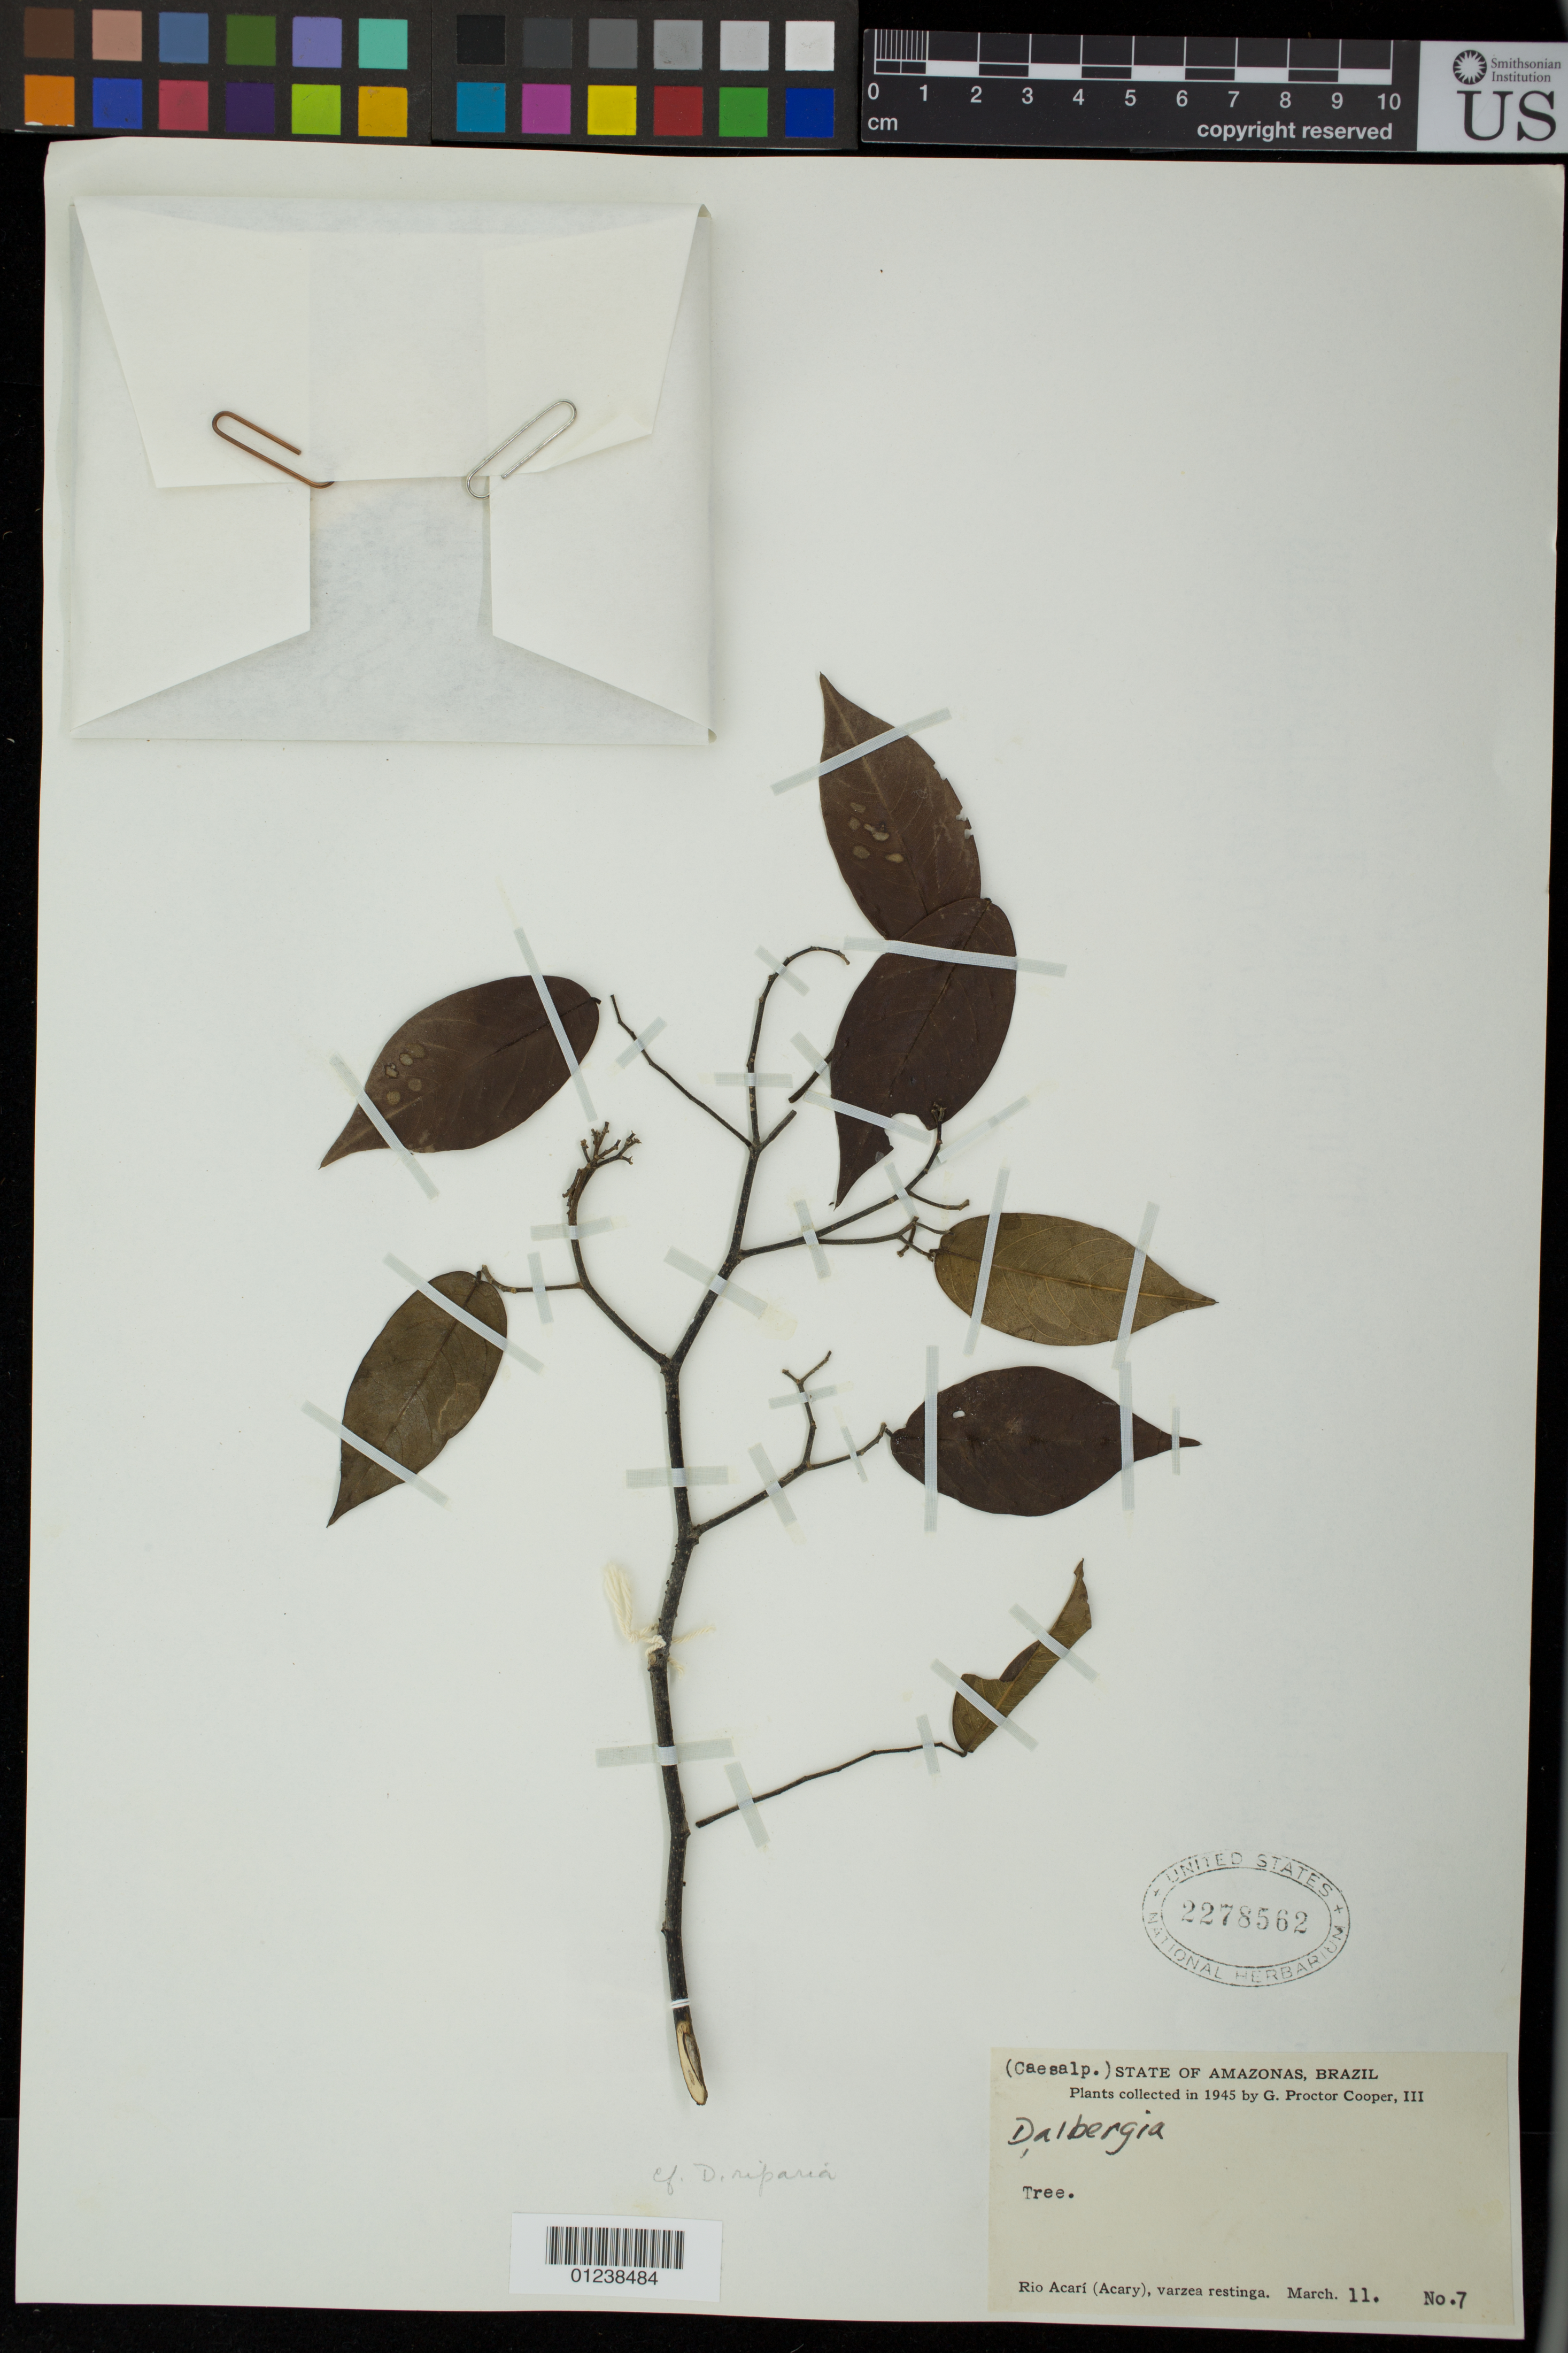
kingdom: Plantae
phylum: Tracheophyta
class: Magnoliopsida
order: Fabales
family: Fabaceae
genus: Dalbergia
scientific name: Dalbergia riparia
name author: (Mart.) Benth.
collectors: G. Cooper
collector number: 7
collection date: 1945-03-11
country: Brazil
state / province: Amazonas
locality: Rio Acarí, varzea restinga.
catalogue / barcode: US 2278562